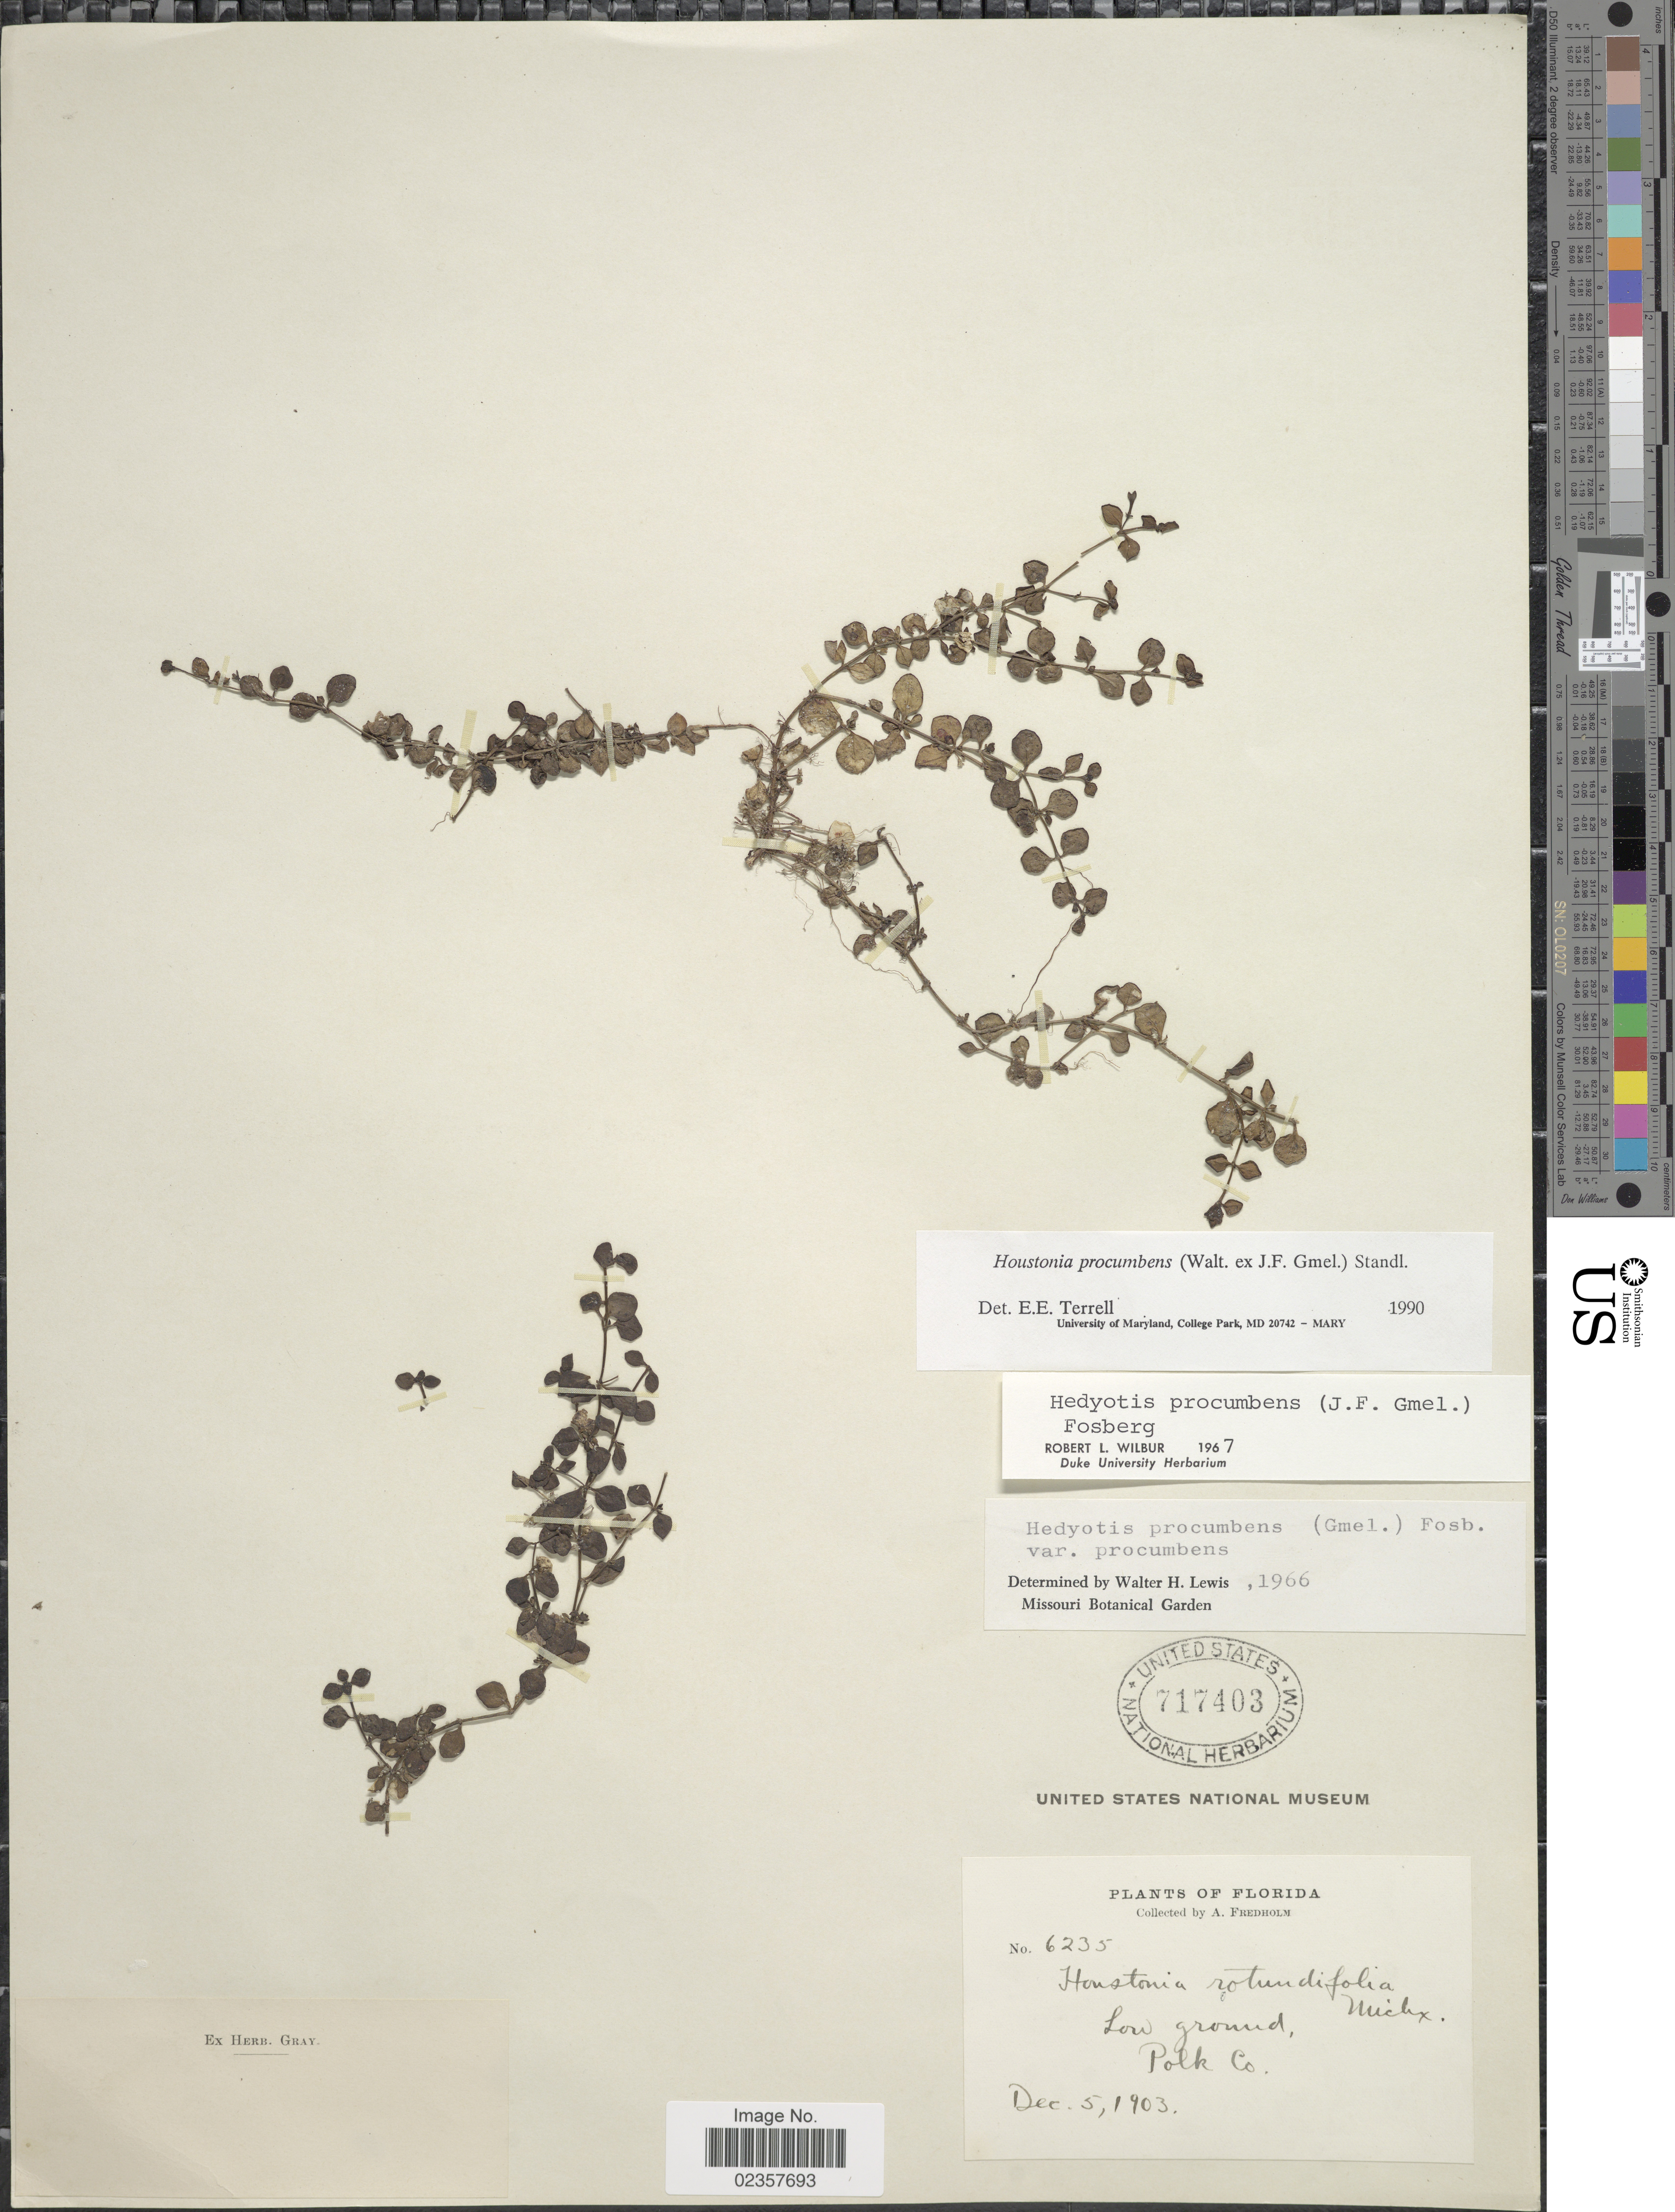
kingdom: Plantae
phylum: Tracheophyta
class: Magnoliopsida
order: Gentianales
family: Rubiaceae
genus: Houstonia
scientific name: Houstonia procumbens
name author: (Walter ex J.F. Gmel.) Standl.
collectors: A. Fredholm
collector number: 6235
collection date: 1903-12-05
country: United States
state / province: Florida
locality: Low ground, Polk Co.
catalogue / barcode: US 717403